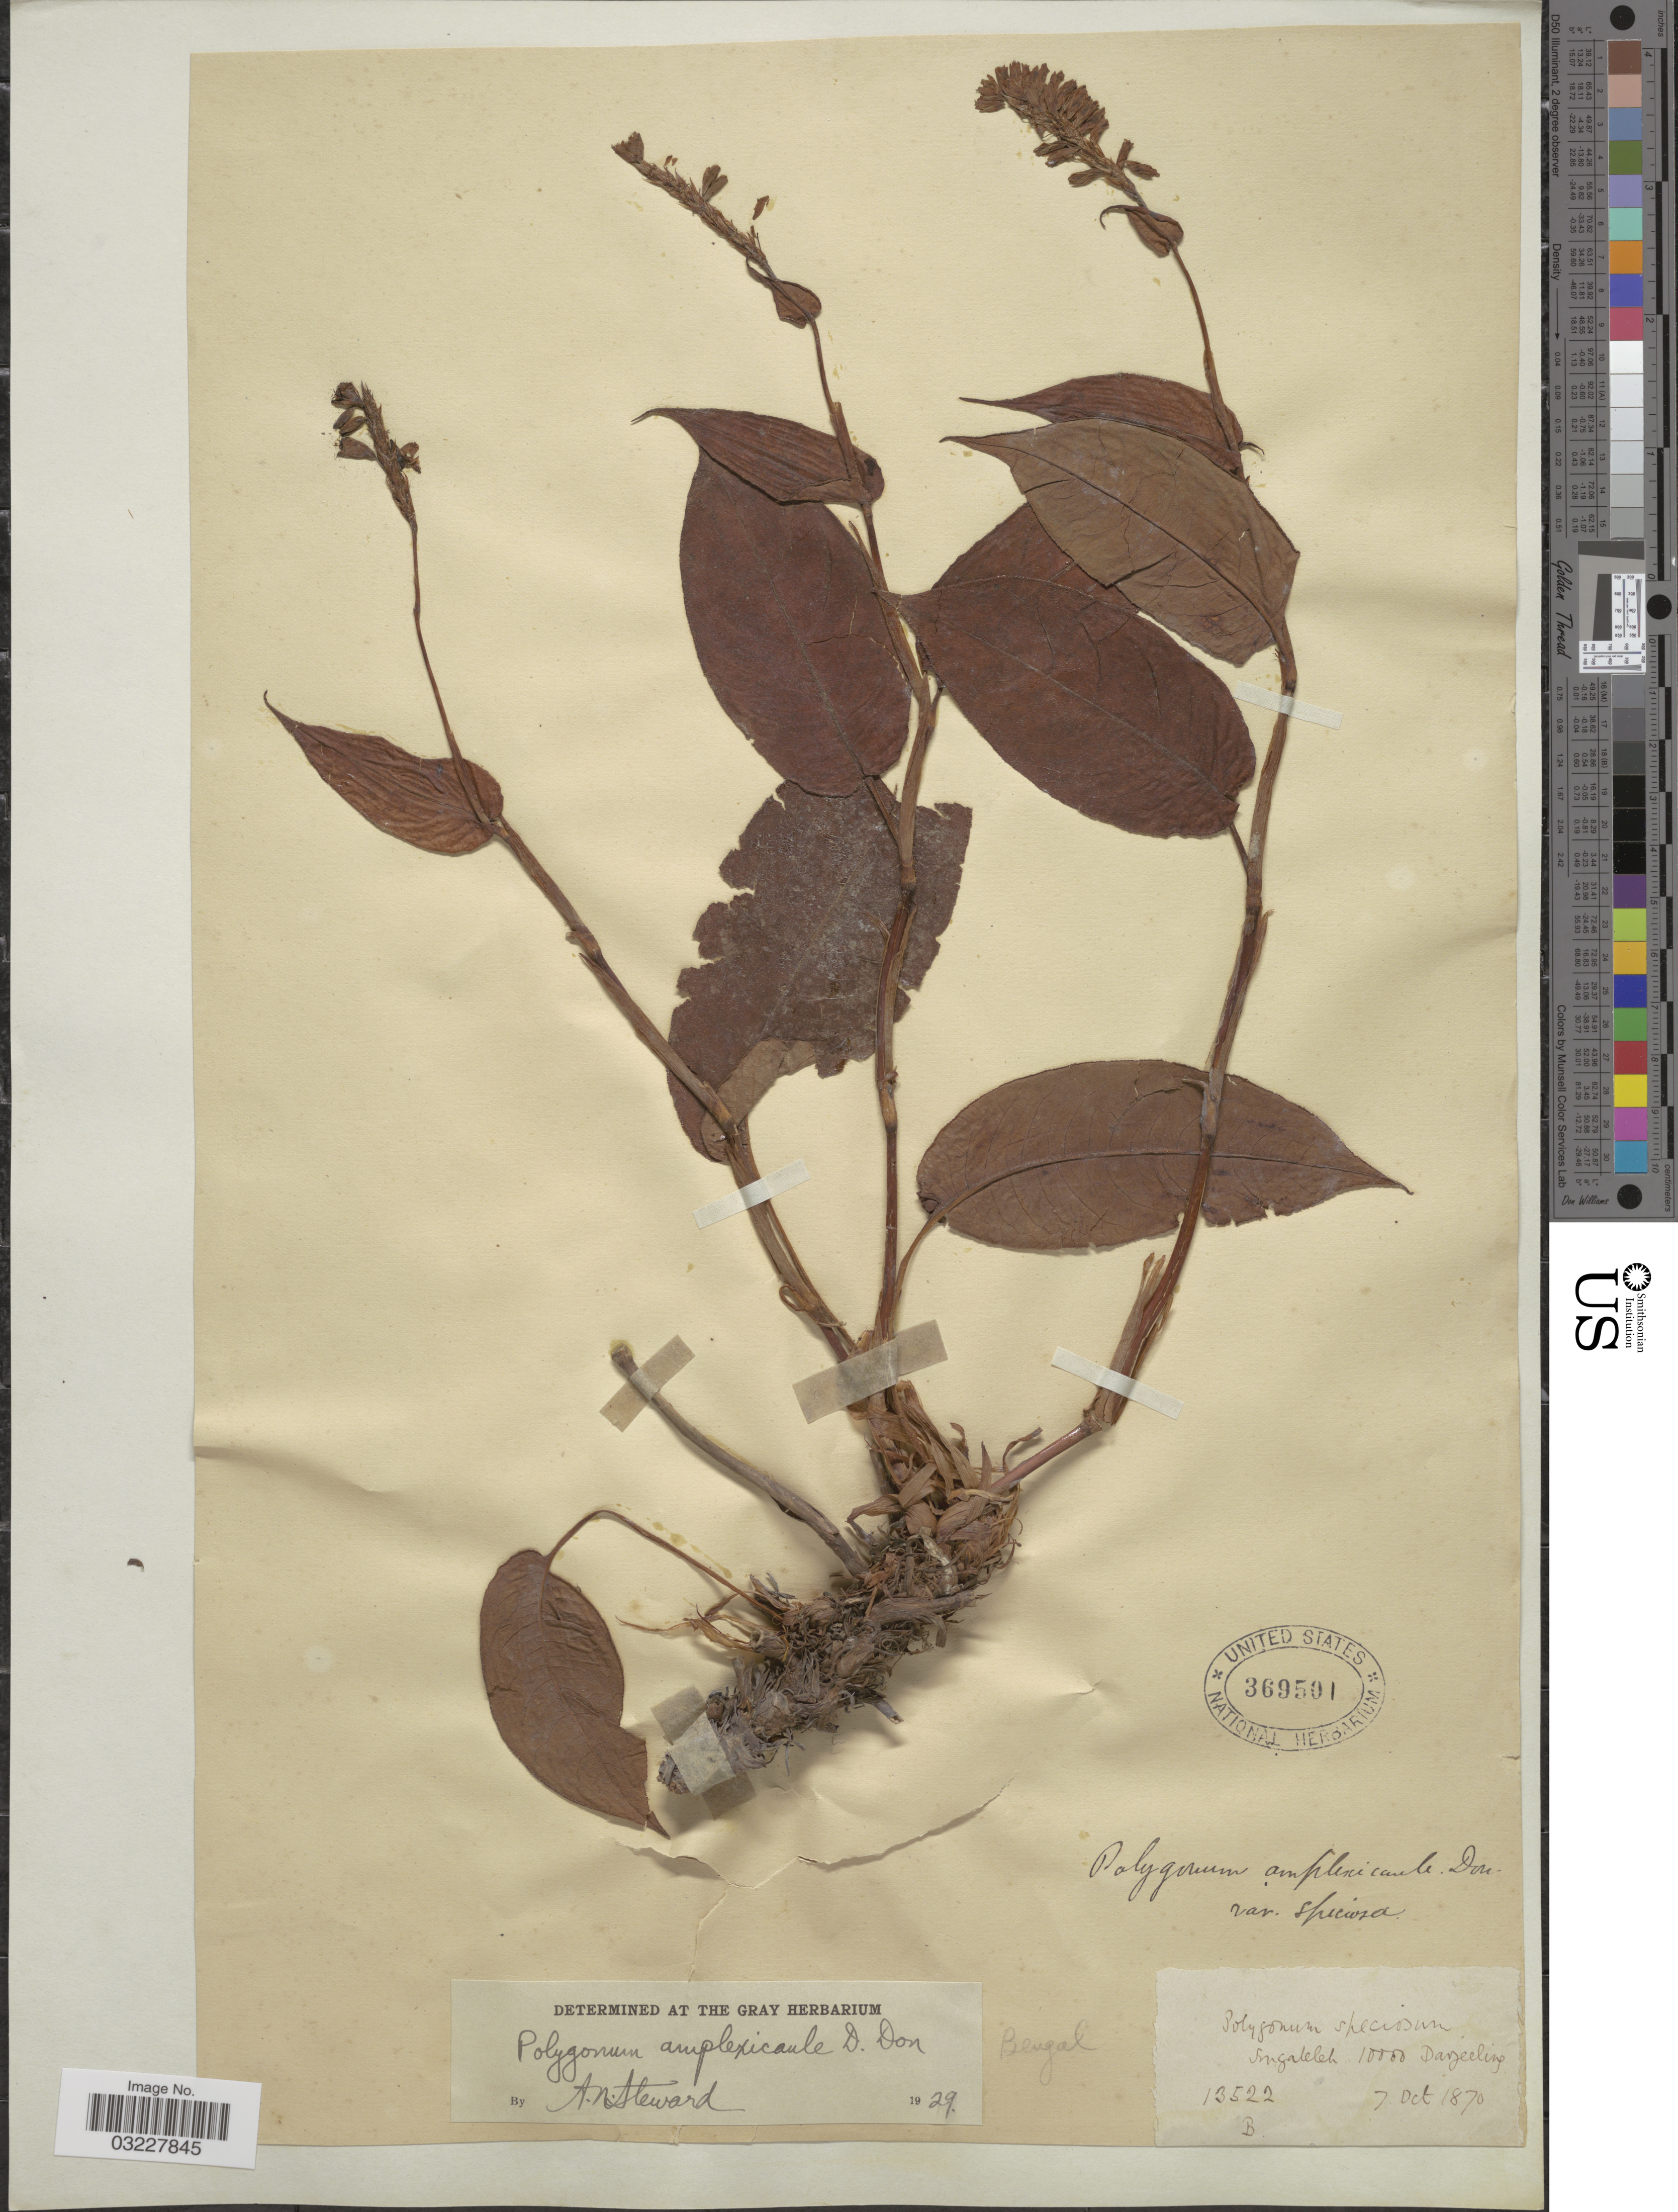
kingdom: Plantae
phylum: Tracheophyta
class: Magnoliopsida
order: Caryophyllales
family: Polygonaceae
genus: Bistorta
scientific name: Bistorta amplexicaulis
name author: (D. Don) Greene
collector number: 13522B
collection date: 1870-10-07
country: India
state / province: West Bengal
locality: Bengal. Singaleleh. Darjeeling.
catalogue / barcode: US 369501